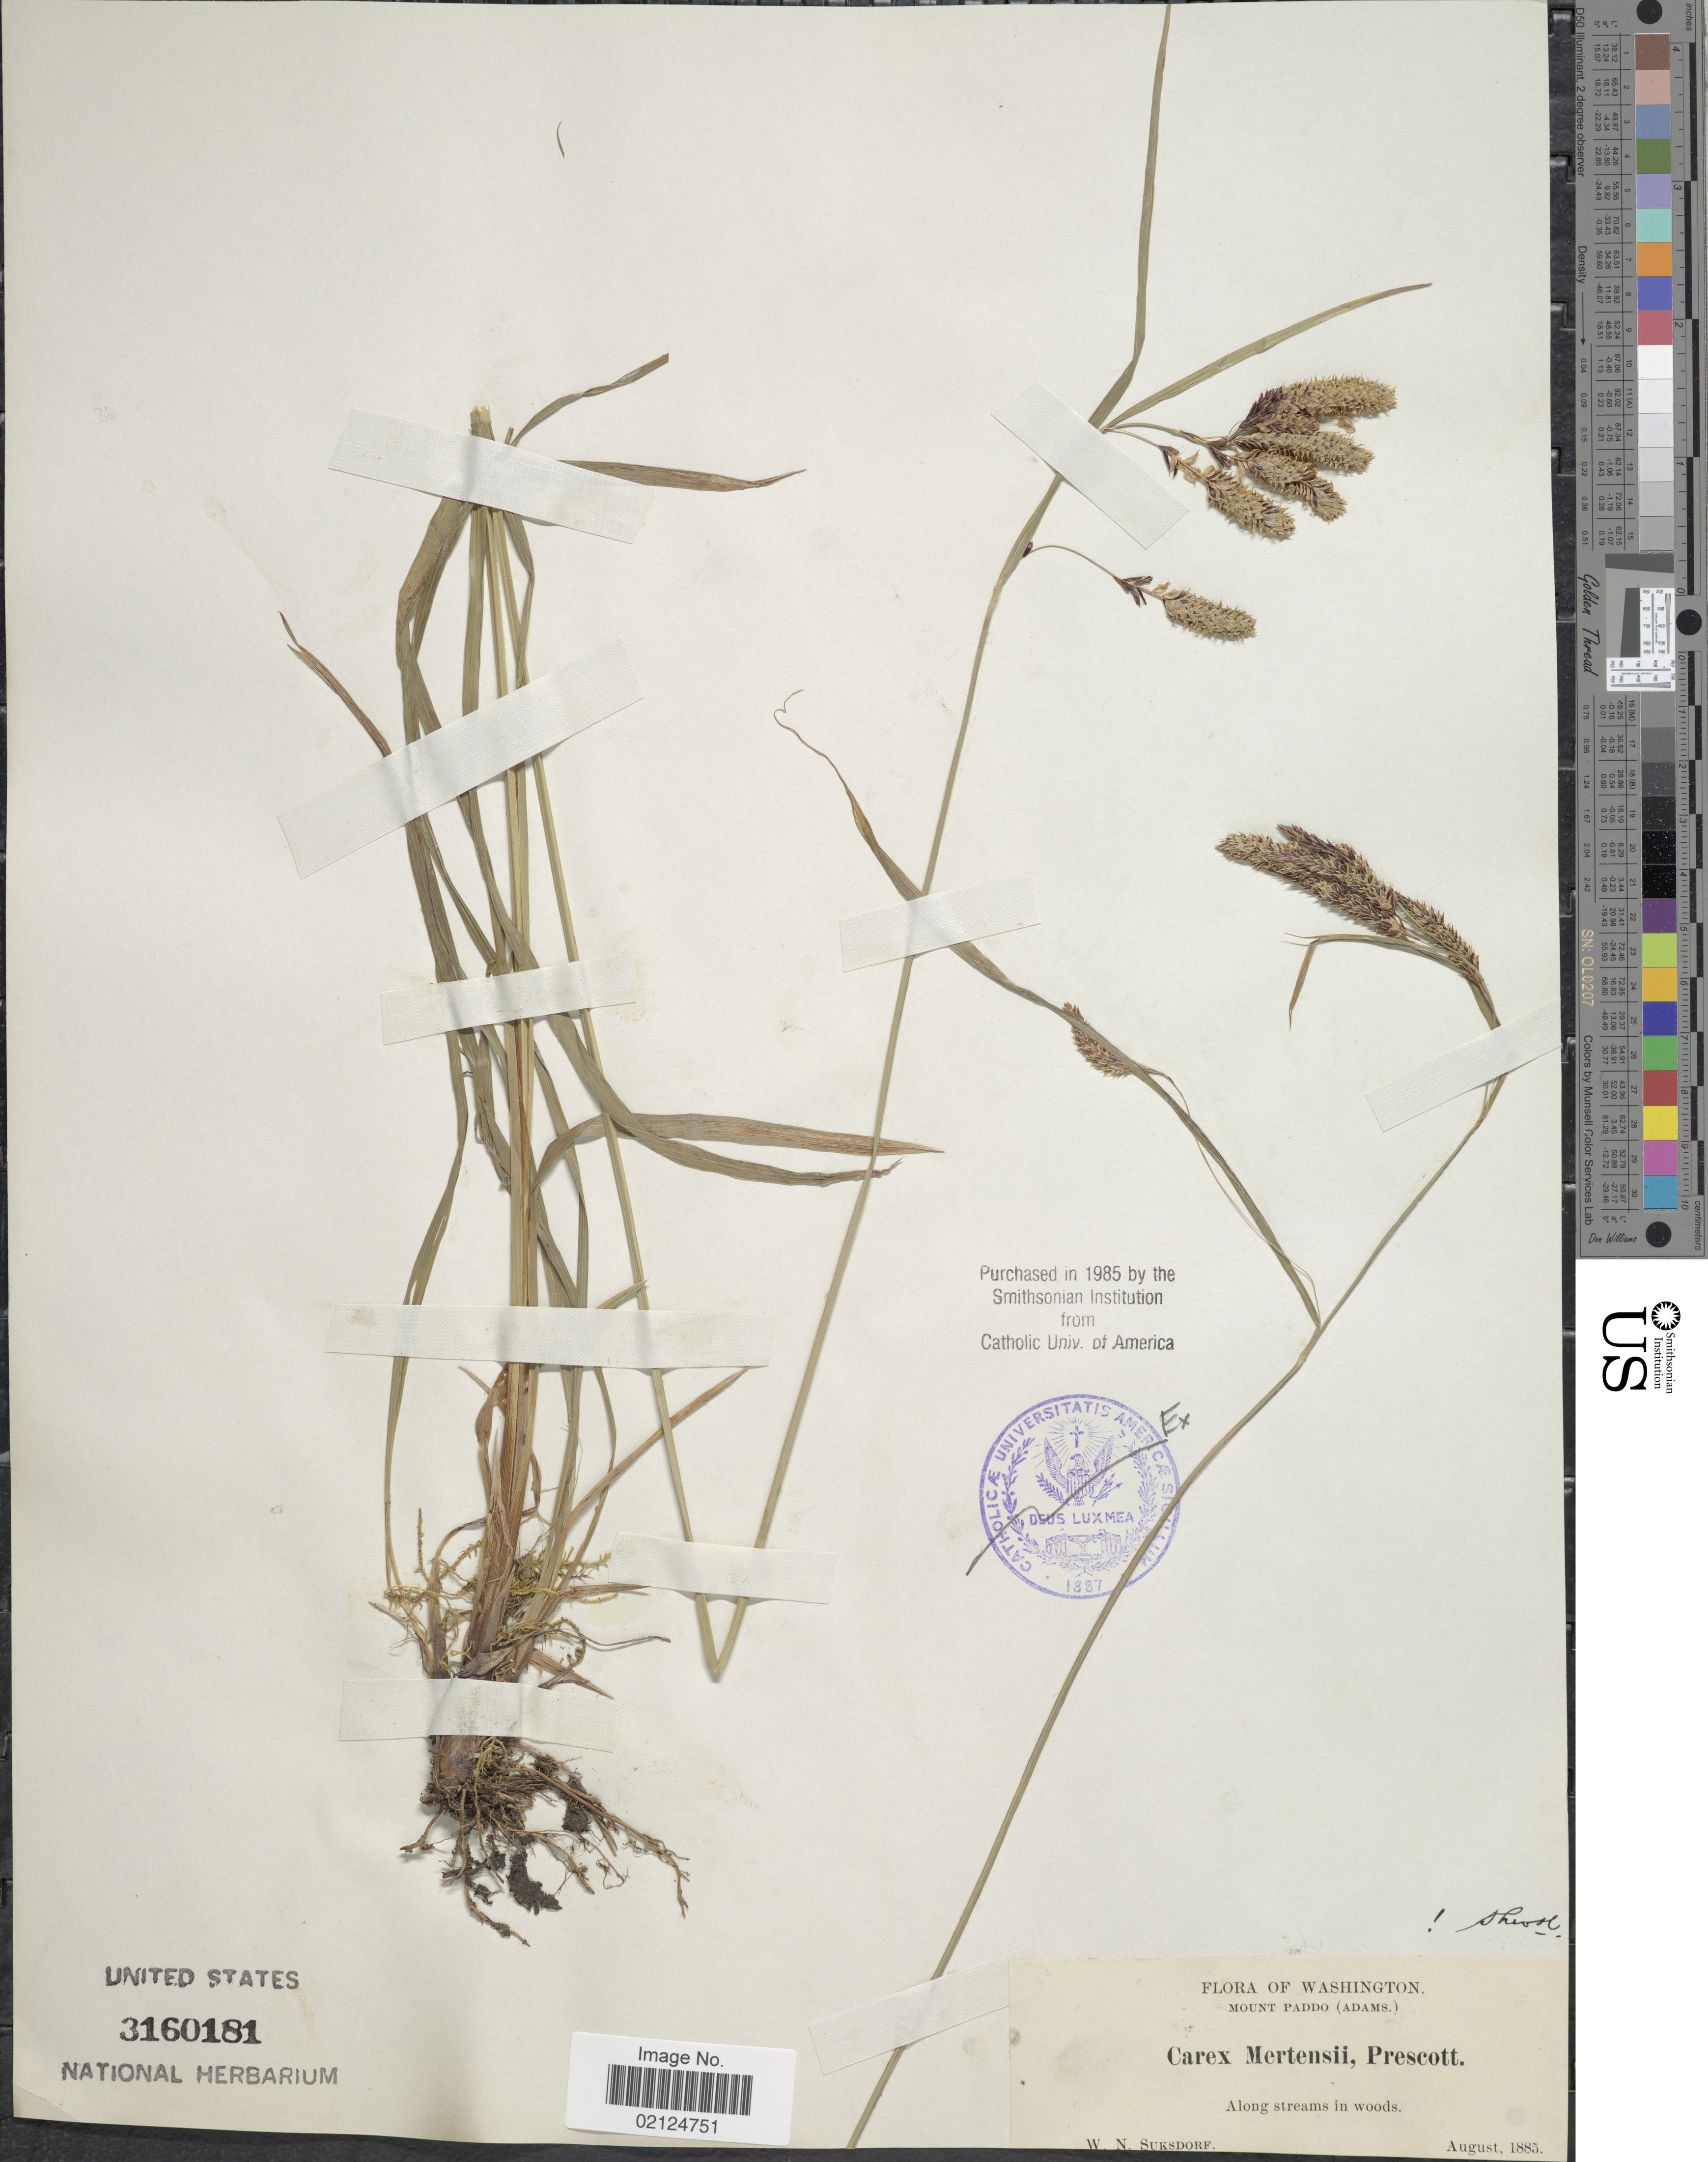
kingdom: Plantae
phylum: Tracheophyta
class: Liliopsida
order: Poales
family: Cyperaceae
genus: Carex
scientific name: Carex mertensii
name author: J.D. Prescott ex Bong.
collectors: W. N. Suksdorf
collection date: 1885-08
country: United States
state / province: Washington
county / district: Skamania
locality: Mount Paddo (Admas). Along streams in woods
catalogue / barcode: US 3160181